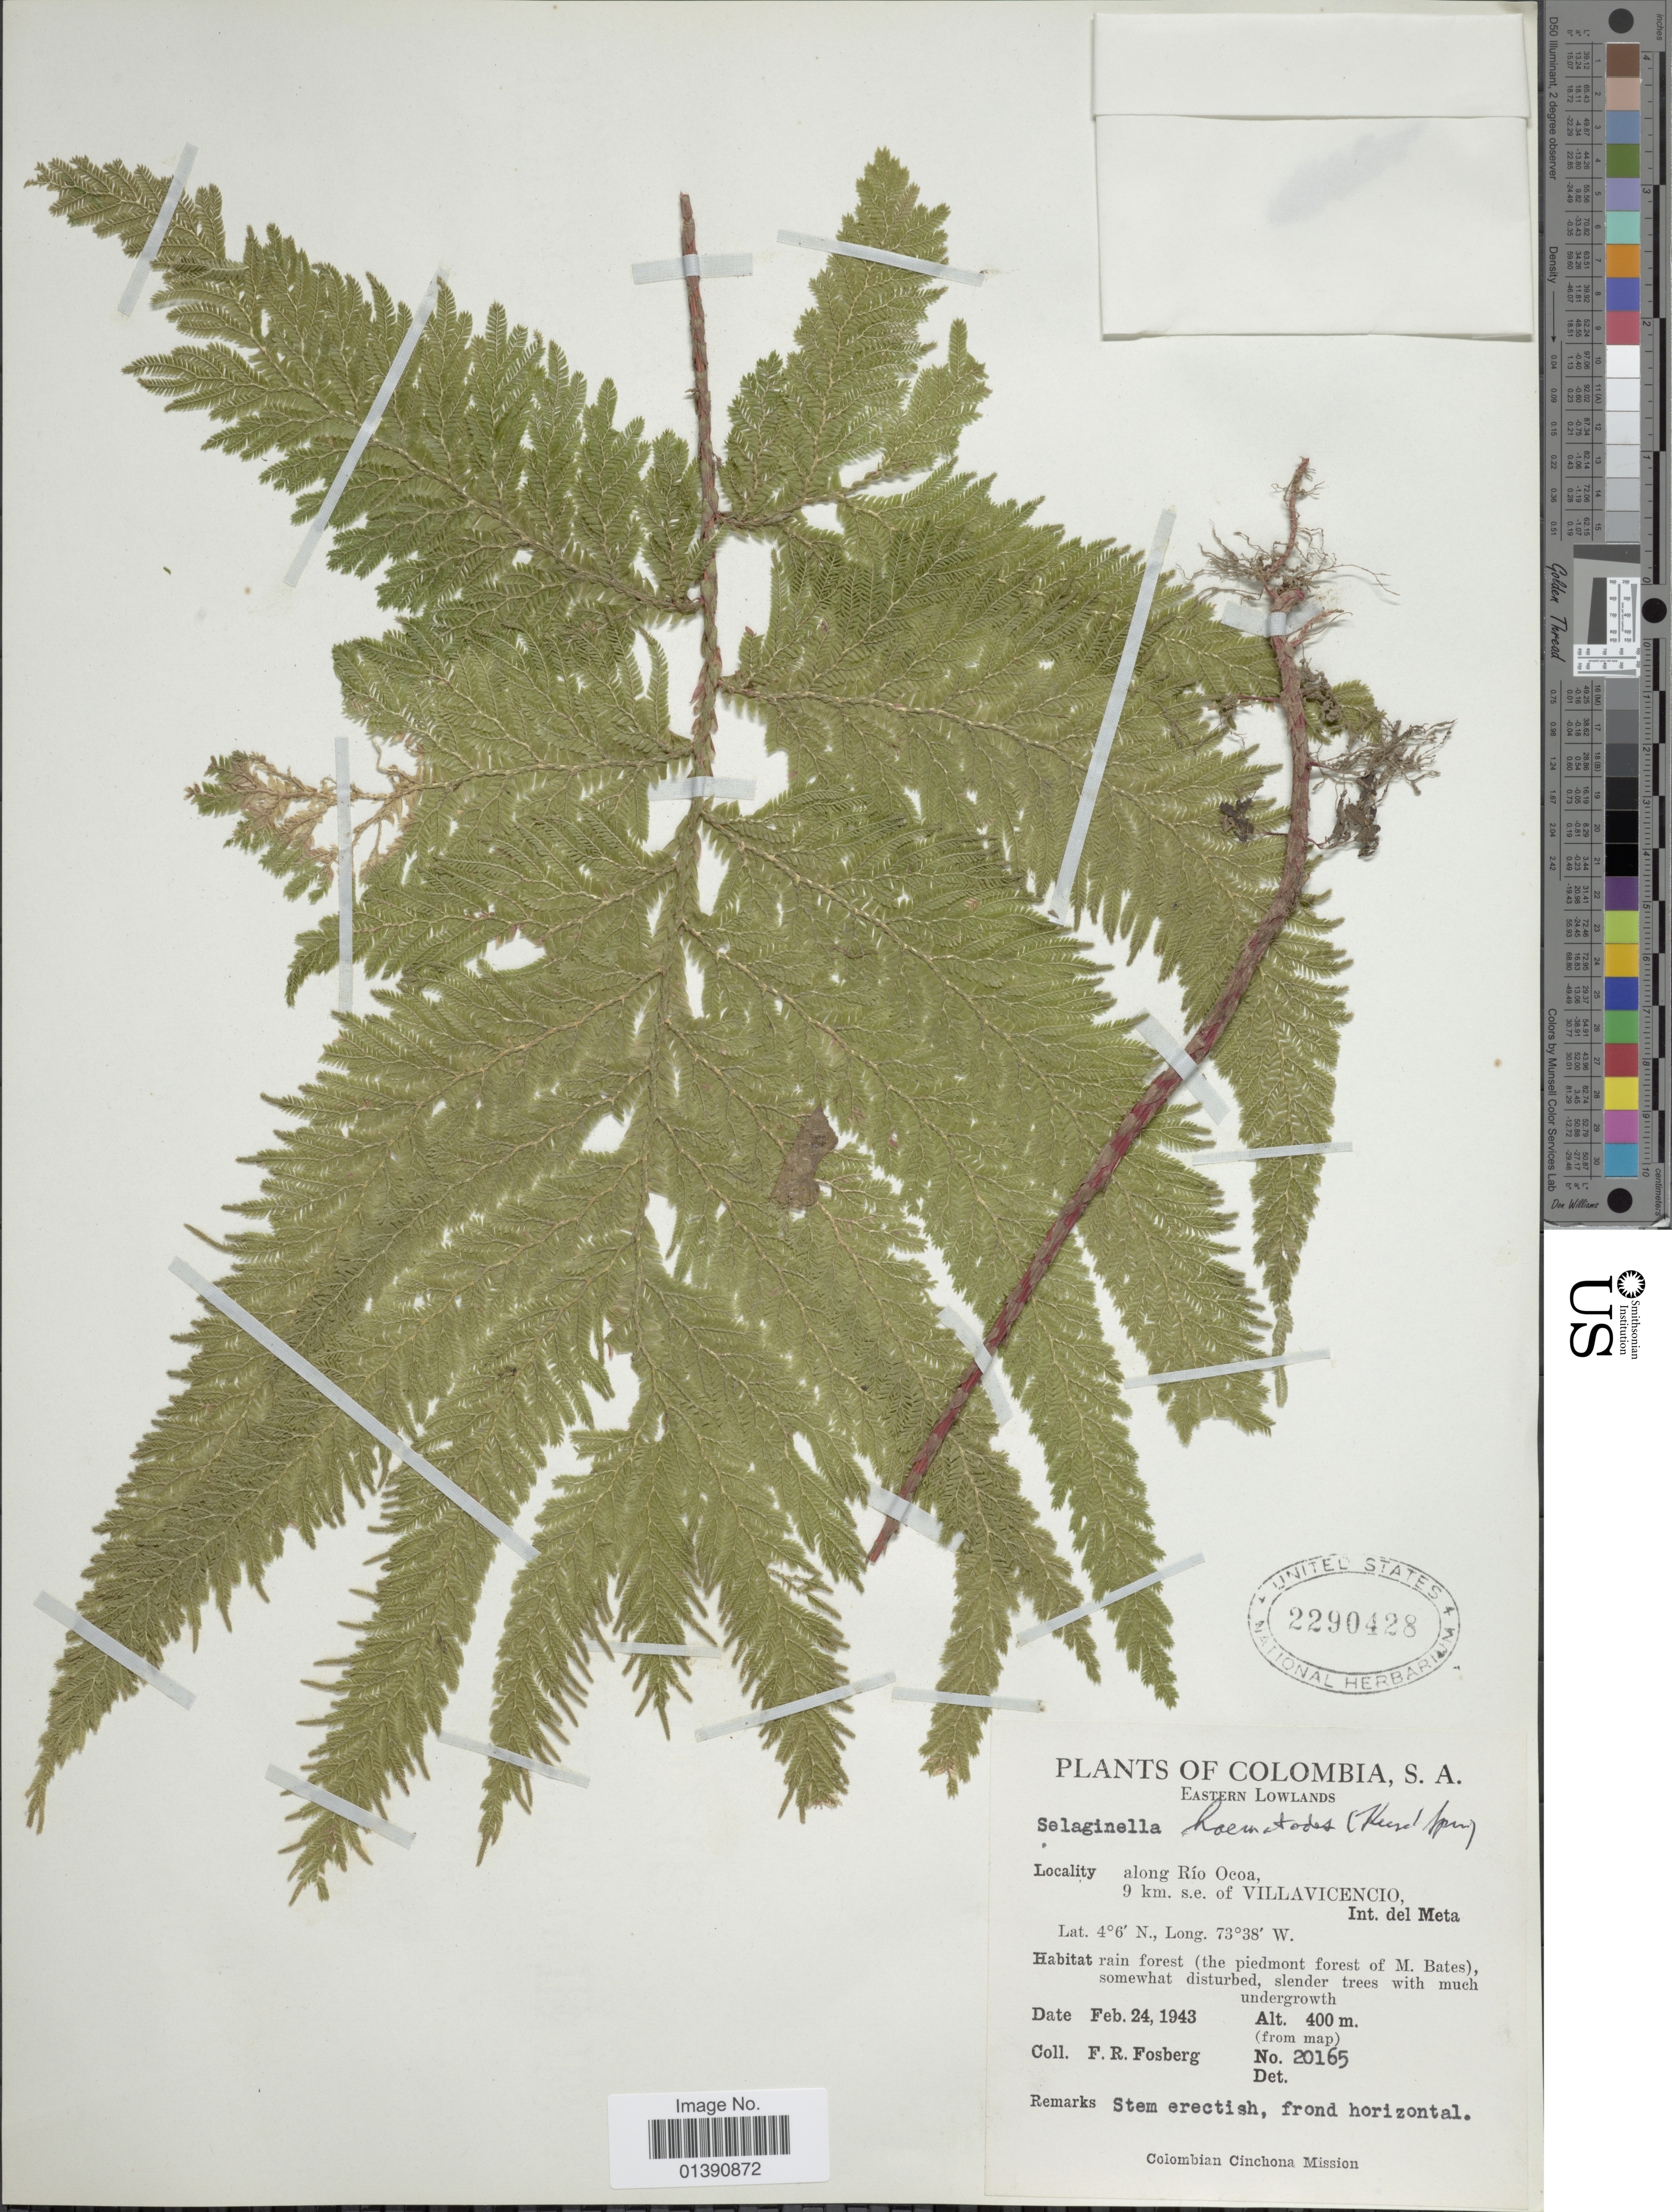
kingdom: Plantae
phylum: Tracheophyta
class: Lycopodiopsida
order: Selaginellales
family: Selaginellaceae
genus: Selaginella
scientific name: Selaginella haematodes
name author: (Kunze) Spring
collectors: F. R. Fosberg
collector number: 20165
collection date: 1943-02-24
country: Colombia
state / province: Meta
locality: Eastern Lowlands, along Río Ocoa, 9 km s.e. of Villavicencio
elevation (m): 400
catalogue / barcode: US 2290428